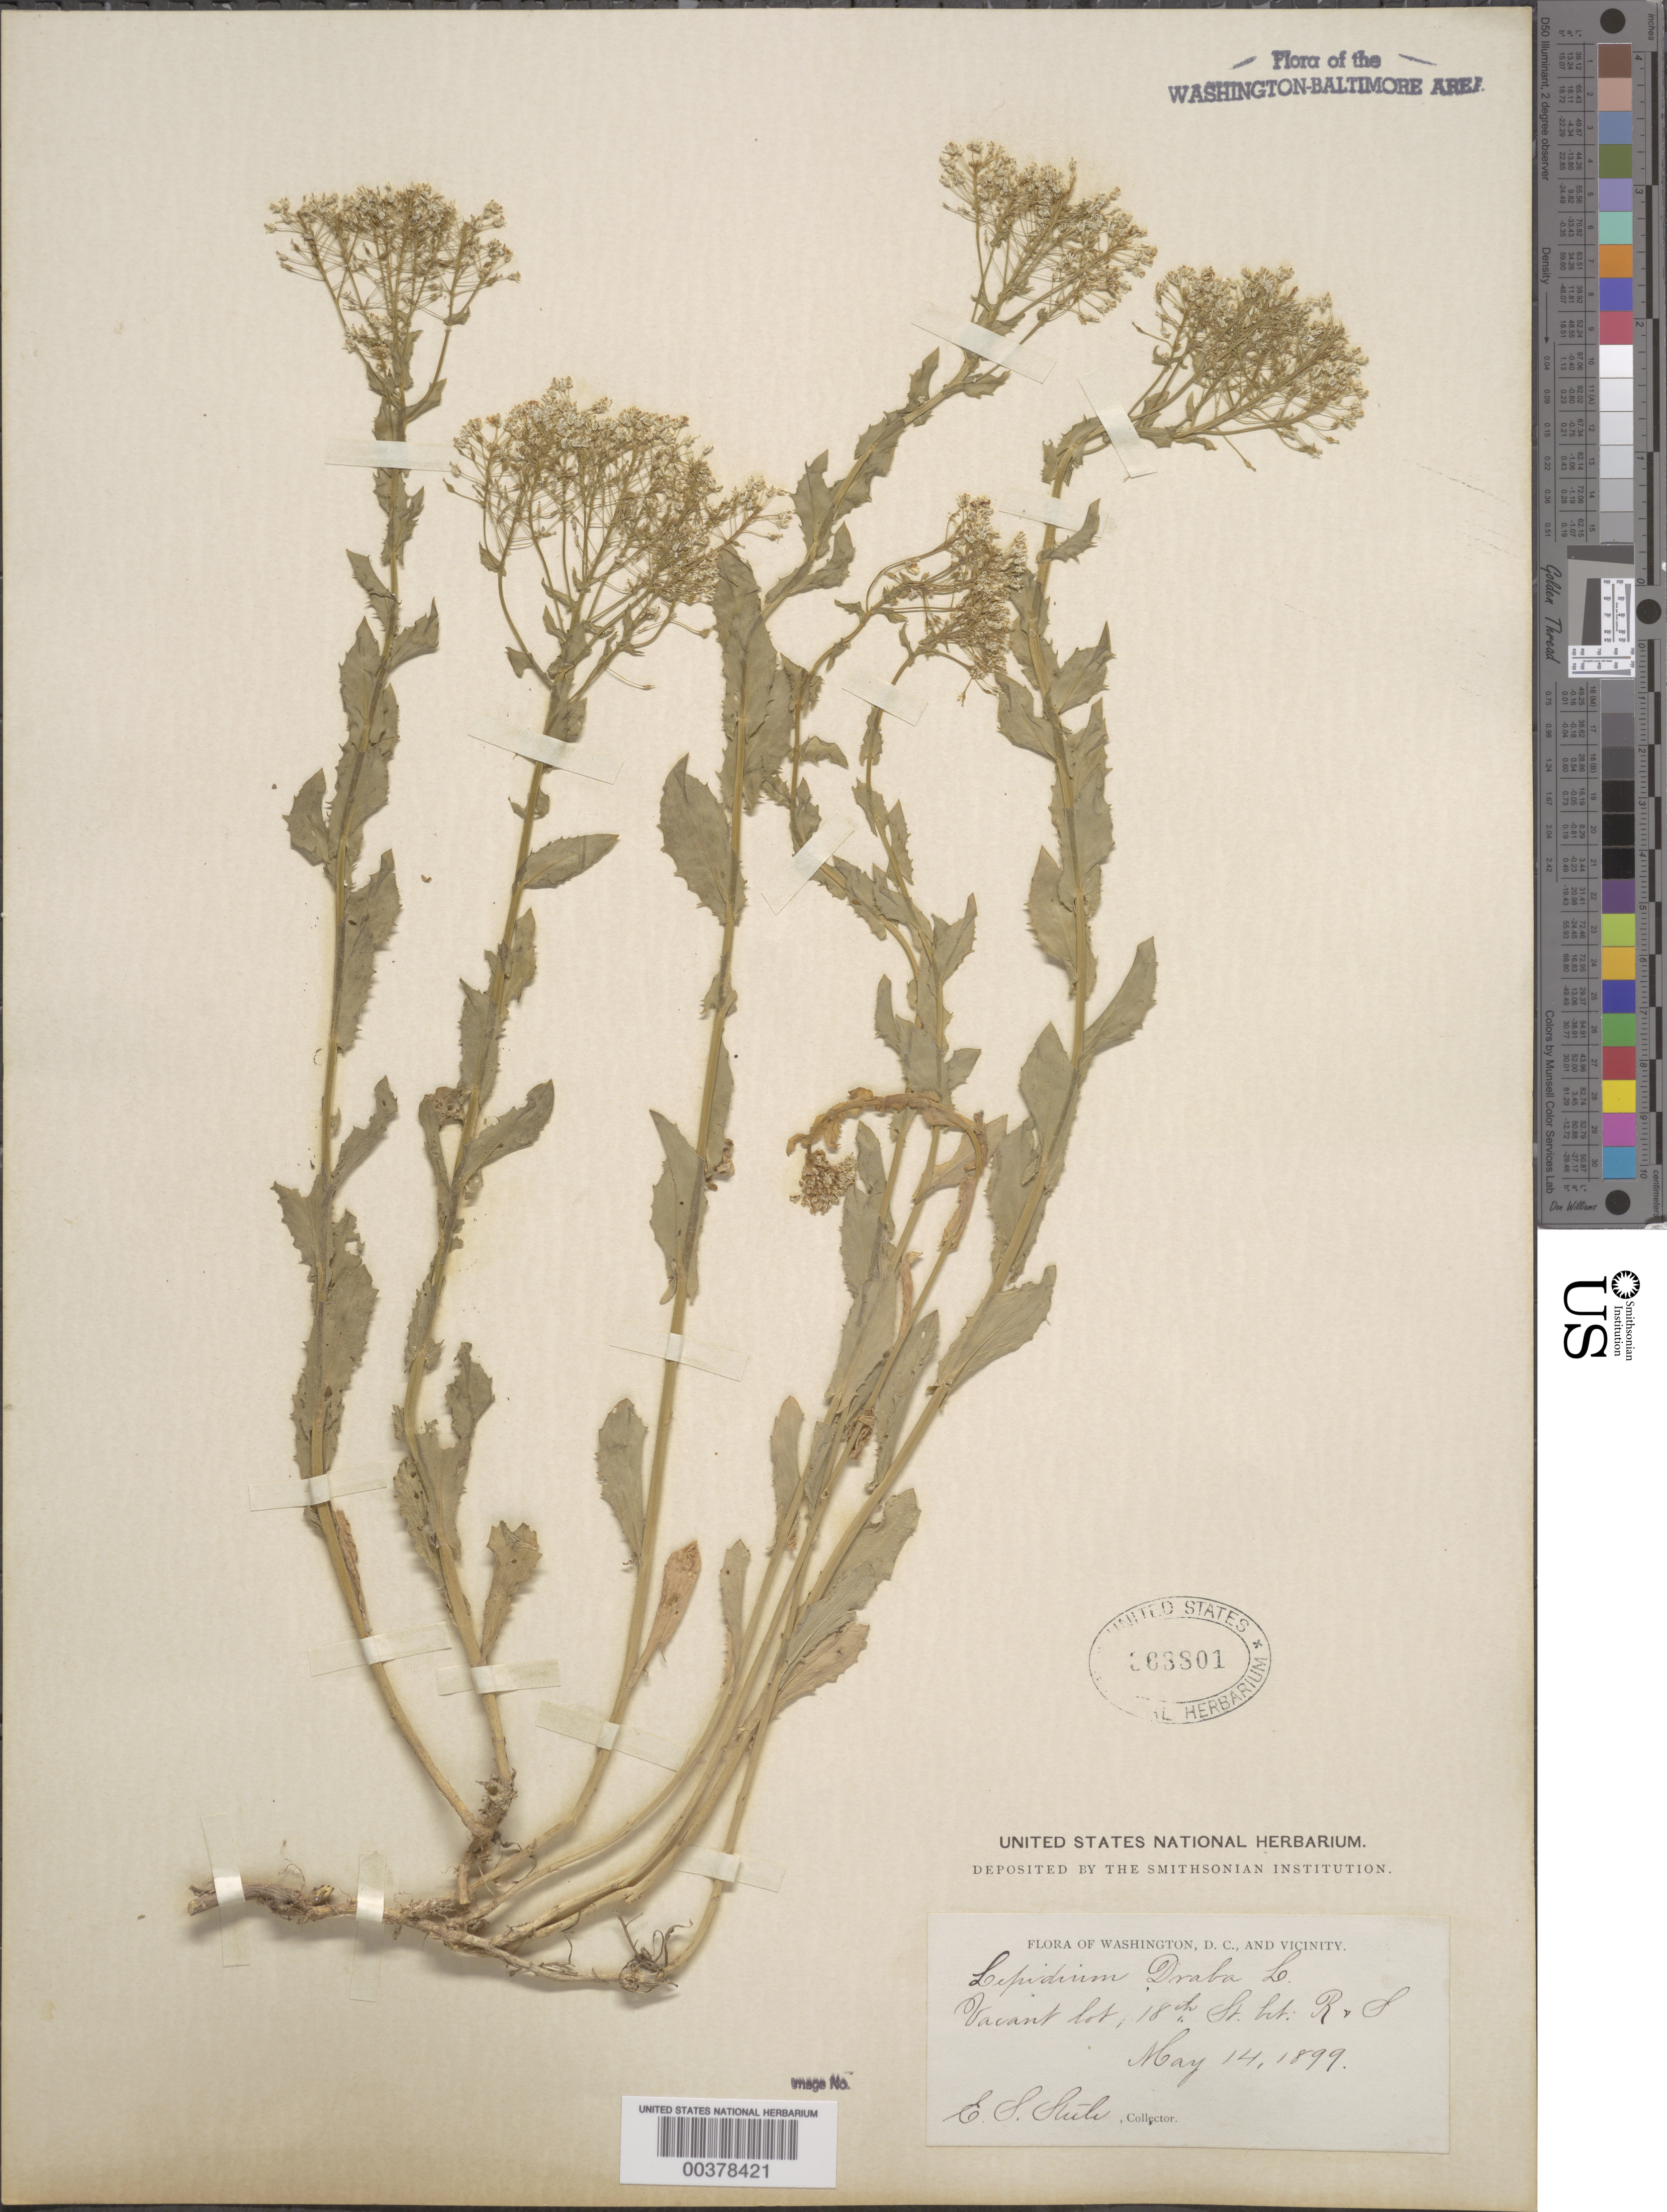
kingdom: Plantae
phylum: Tracheophyta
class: Magnoliopsida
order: Brassicales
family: Brassicaceae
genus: Lepidium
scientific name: Lepidium draba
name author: L.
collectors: E. Steele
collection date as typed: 14 May 1899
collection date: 1899-05-14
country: United States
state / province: District of Columbia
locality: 18th and R St. vacant lot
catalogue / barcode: US 363801